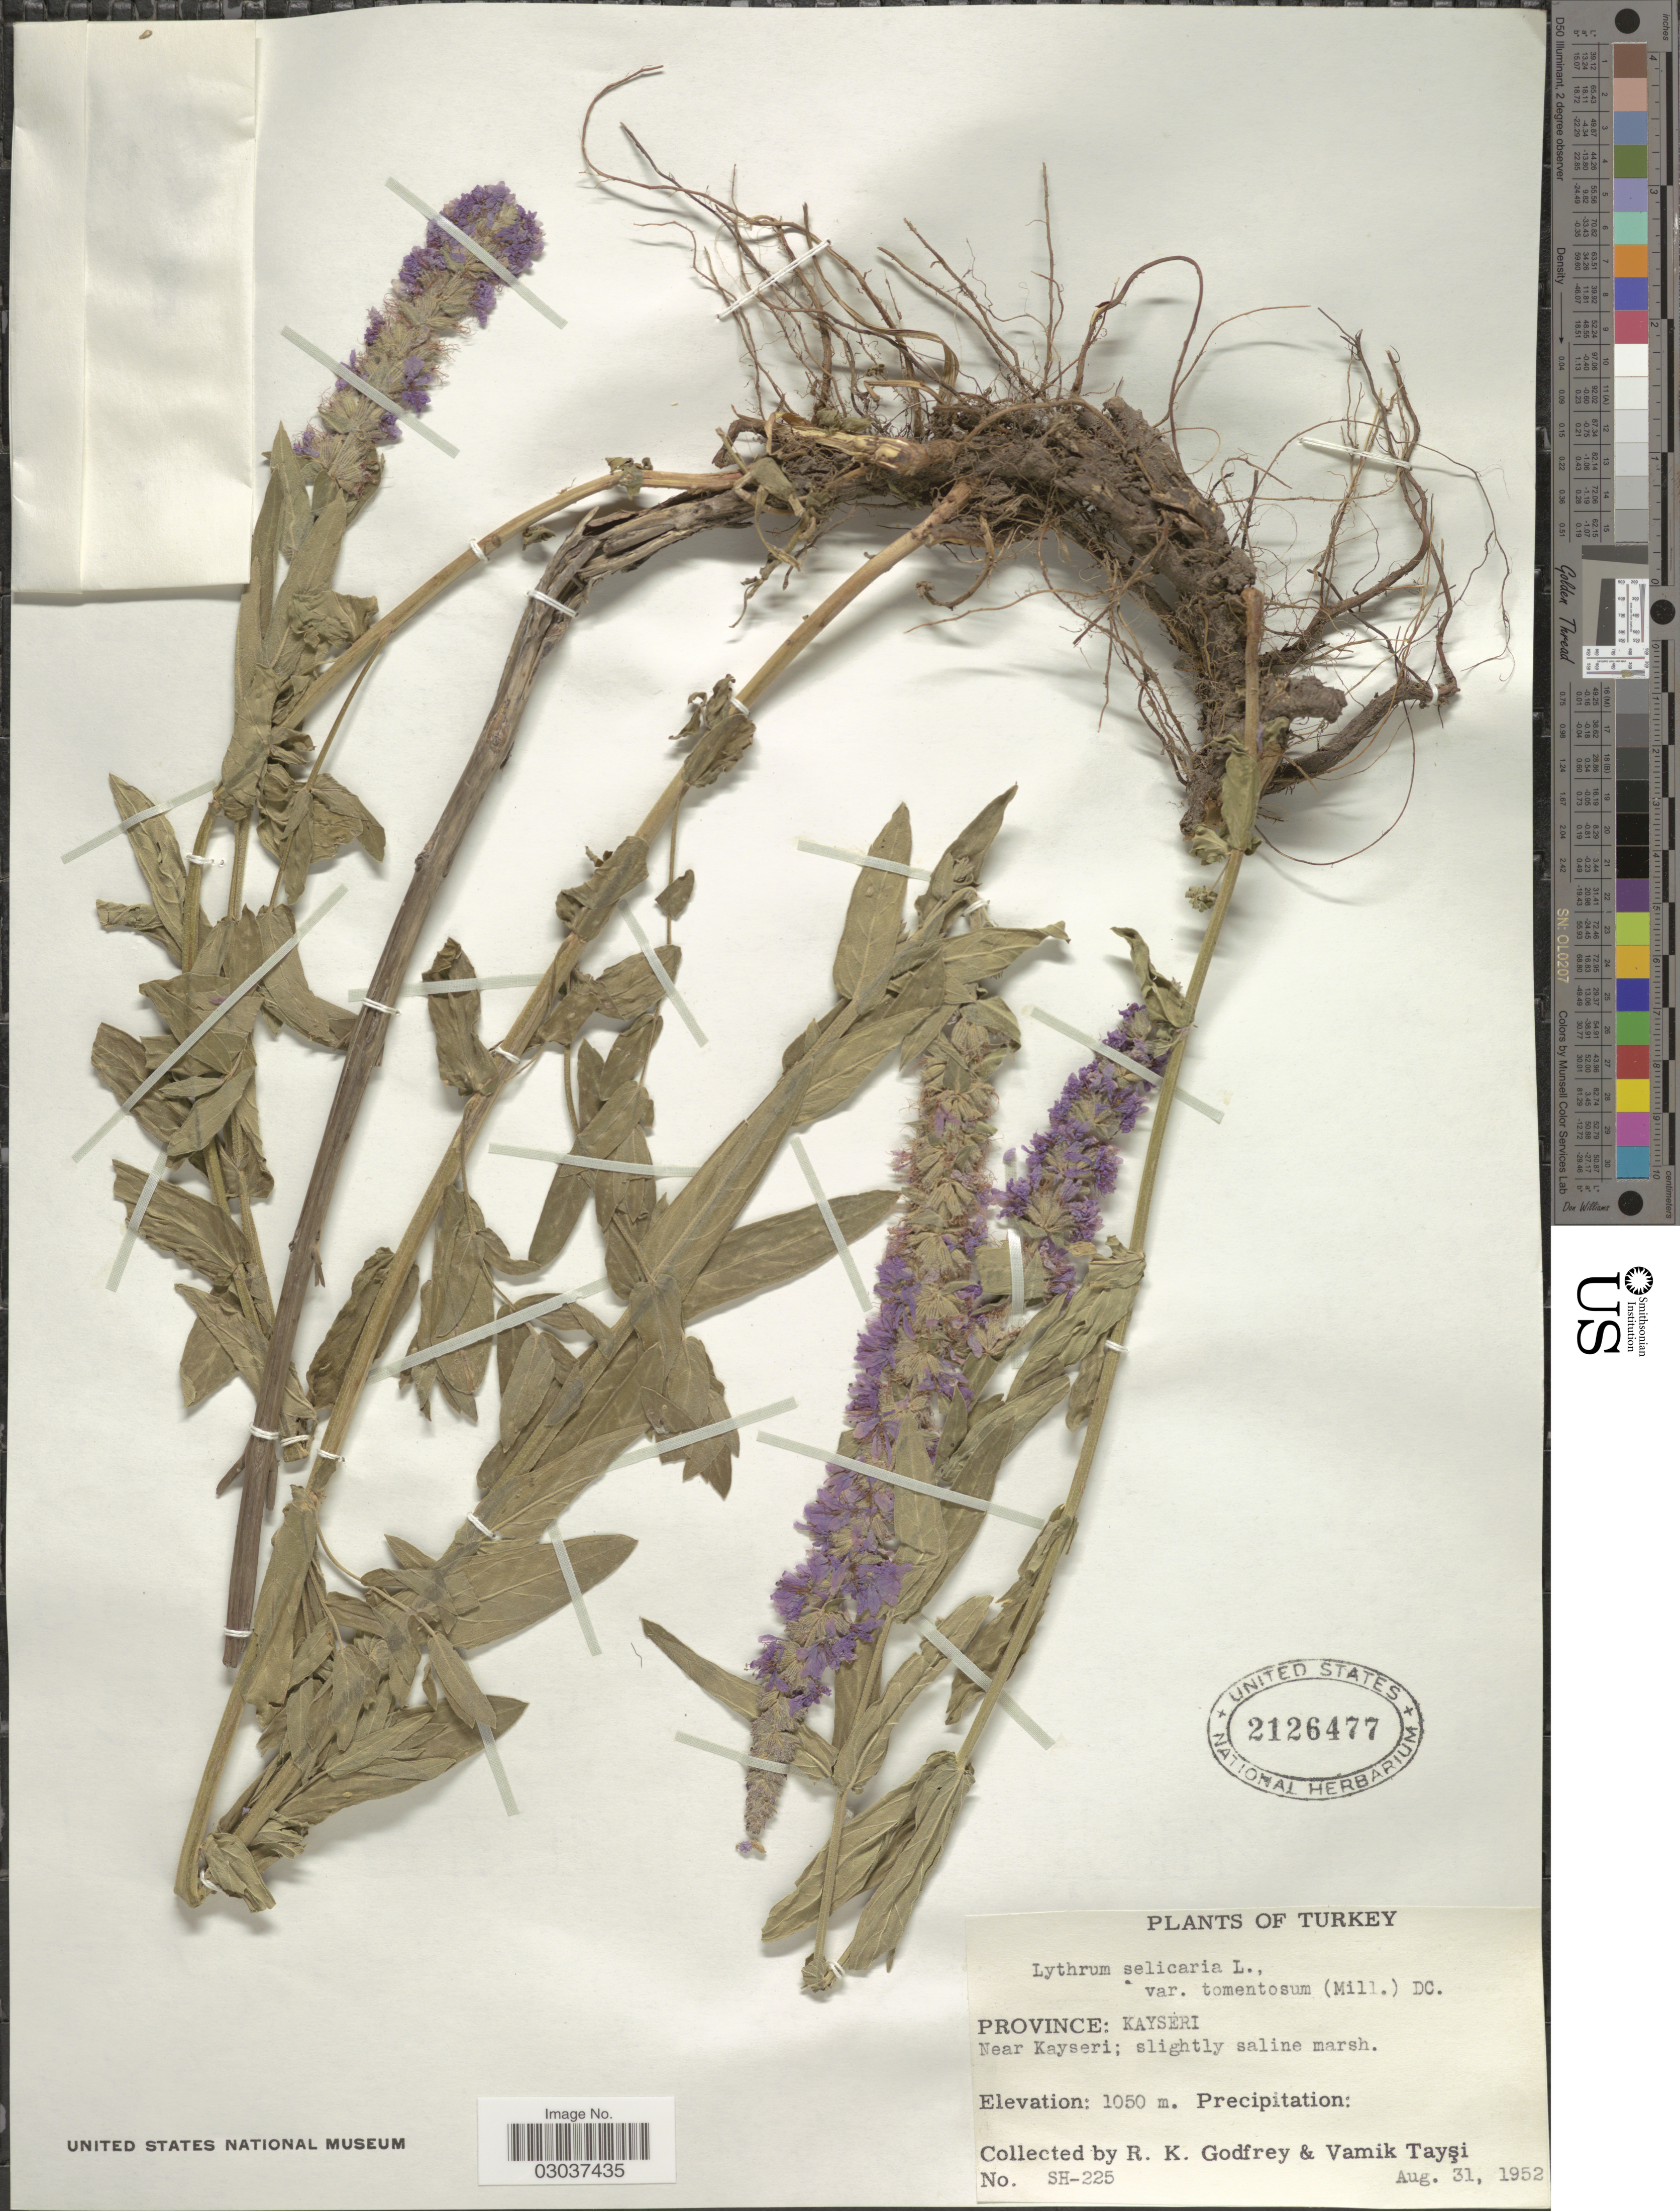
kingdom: Plantae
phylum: Tracheophyta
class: Magnoliopsida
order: Myrtales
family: Lythraceae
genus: Lythrum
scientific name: Lythrum salicaria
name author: L.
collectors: R. K. Godfrey & V. Taysi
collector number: SH-225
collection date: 1952-08-31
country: Turkey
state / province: Kayseri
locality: Near Kayseri; slightly saline marsh.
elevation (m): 1050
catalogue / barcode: US 2126477